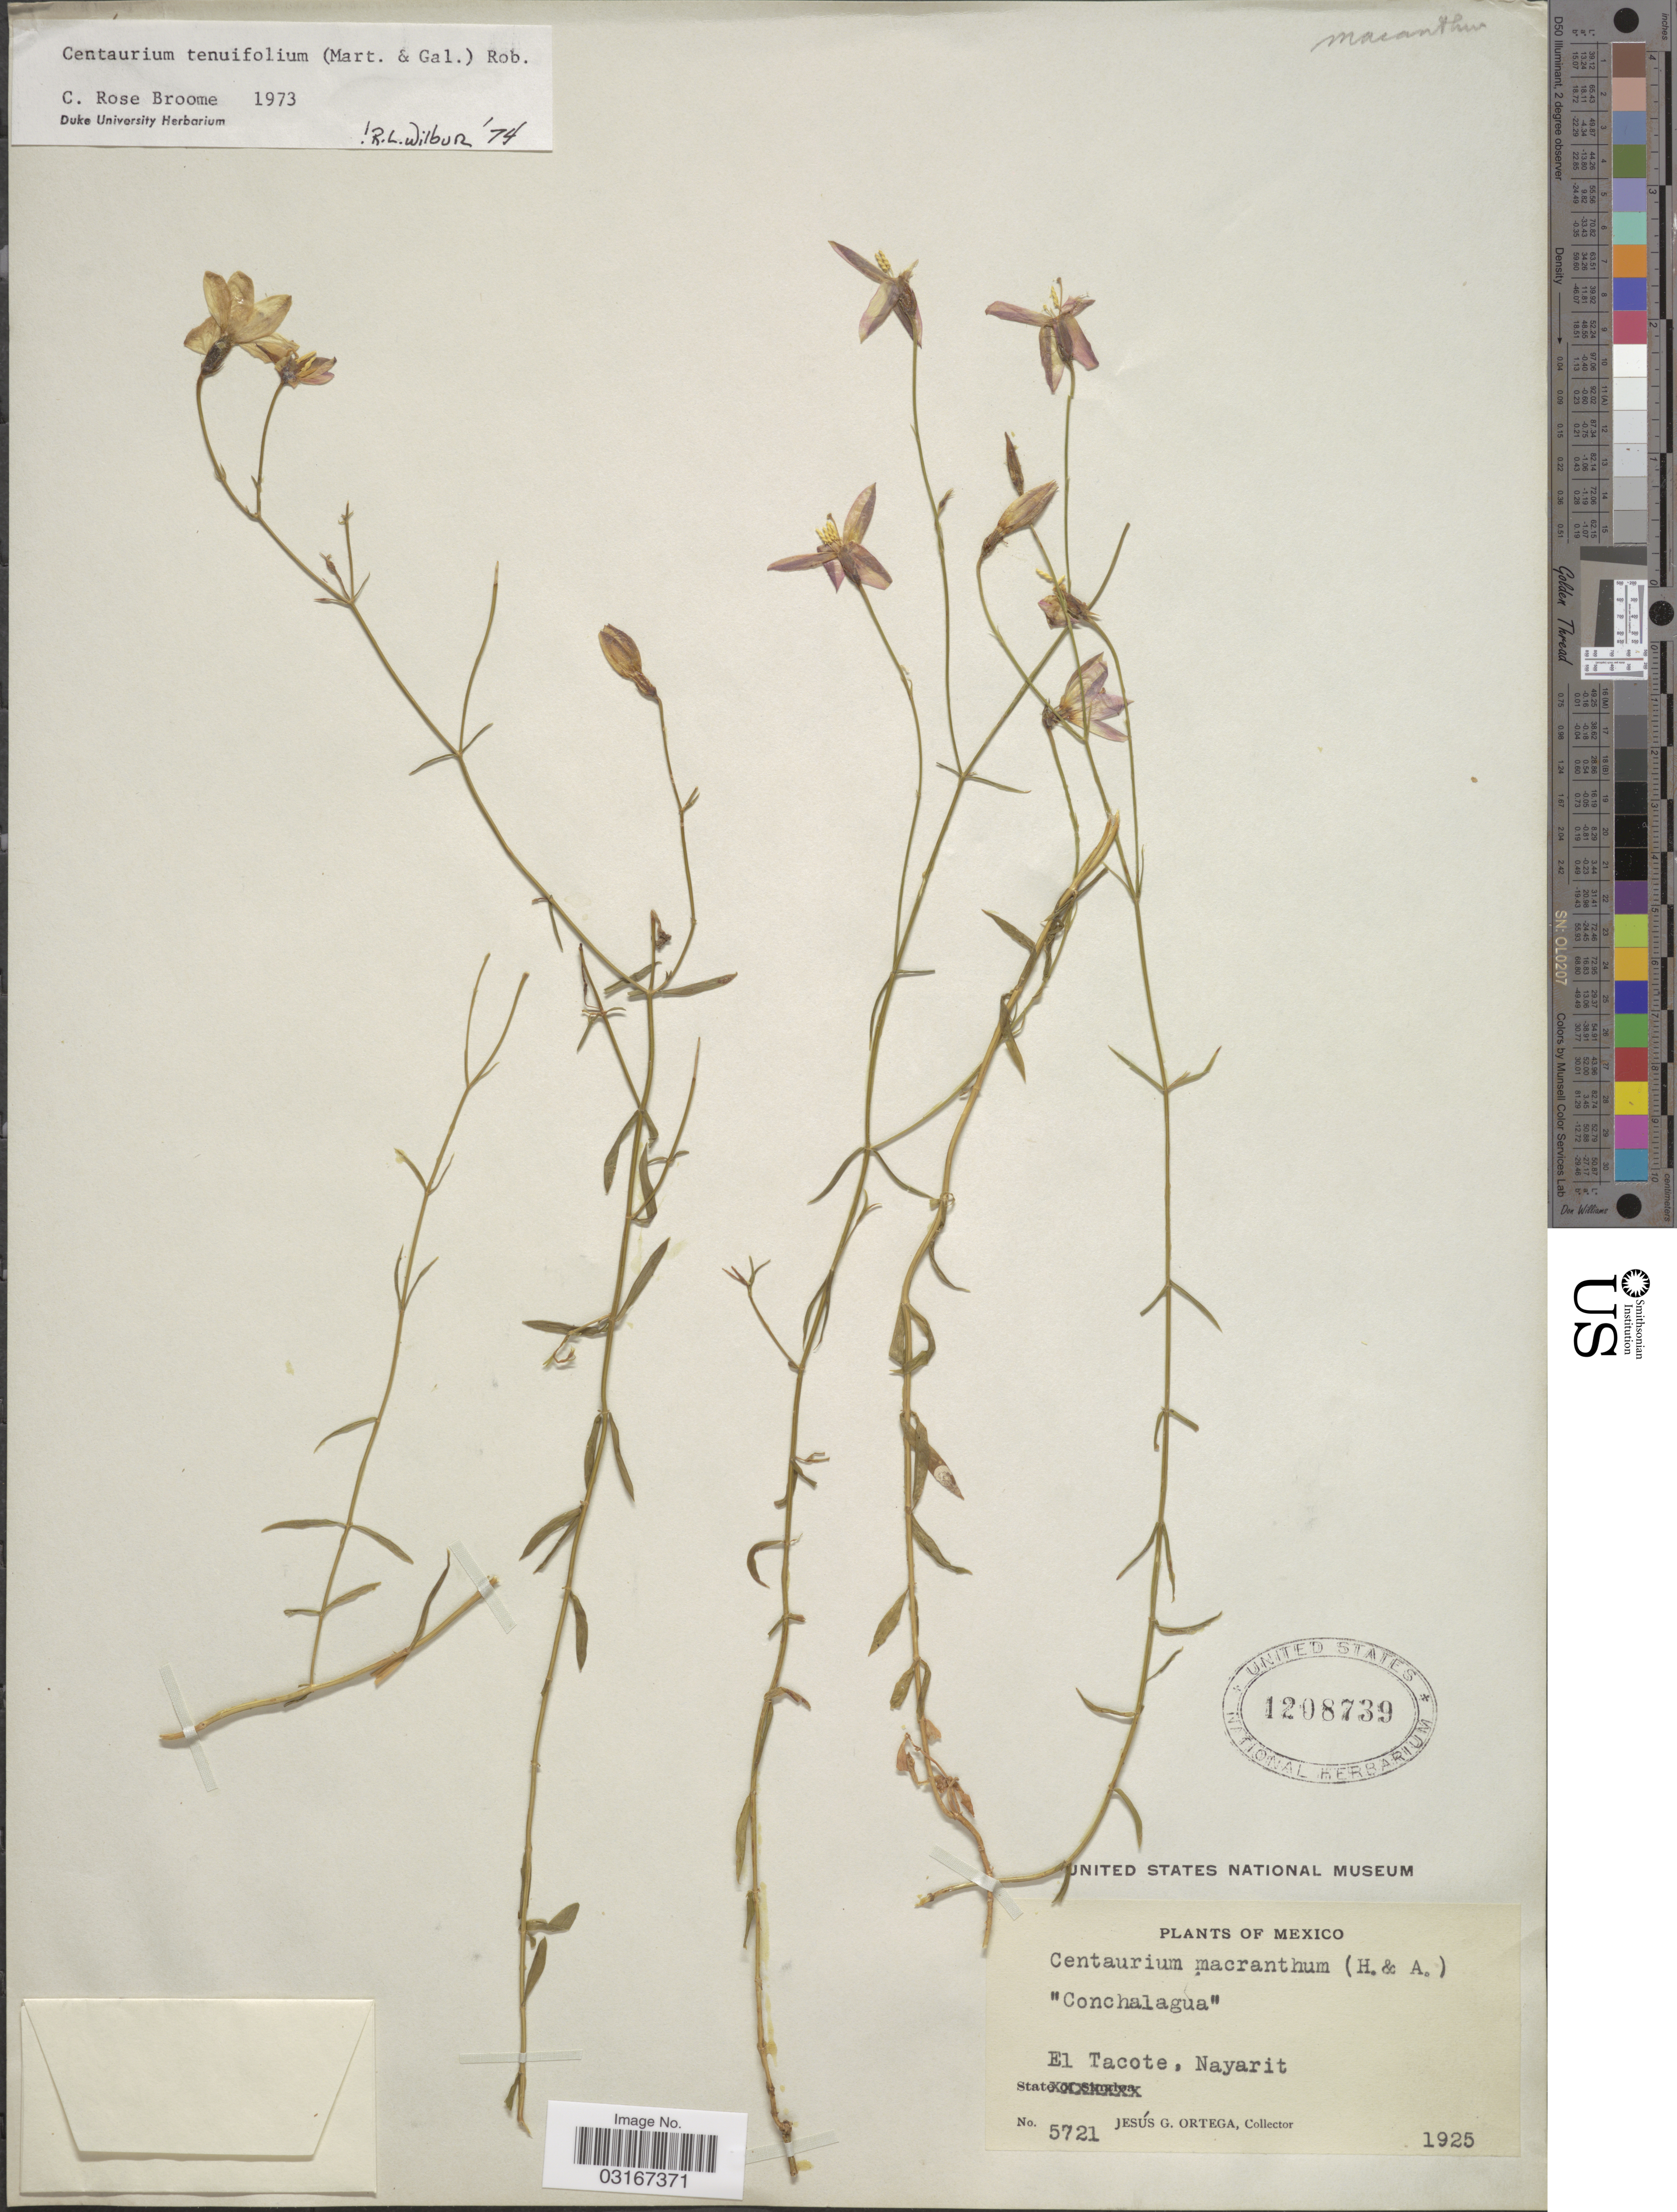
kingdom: Plantae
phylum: Tracheophyta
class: Magnoliopsida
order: Gentianales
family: Gentianaceae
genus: Centaurium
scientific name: Centaurium tenuifolium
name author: (M. Martens) B.L. Rob.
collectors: J. Ortega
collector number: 5721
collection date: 1925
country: Mexico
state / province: Nayarit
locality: El Tacote.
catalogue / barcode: US 1208739